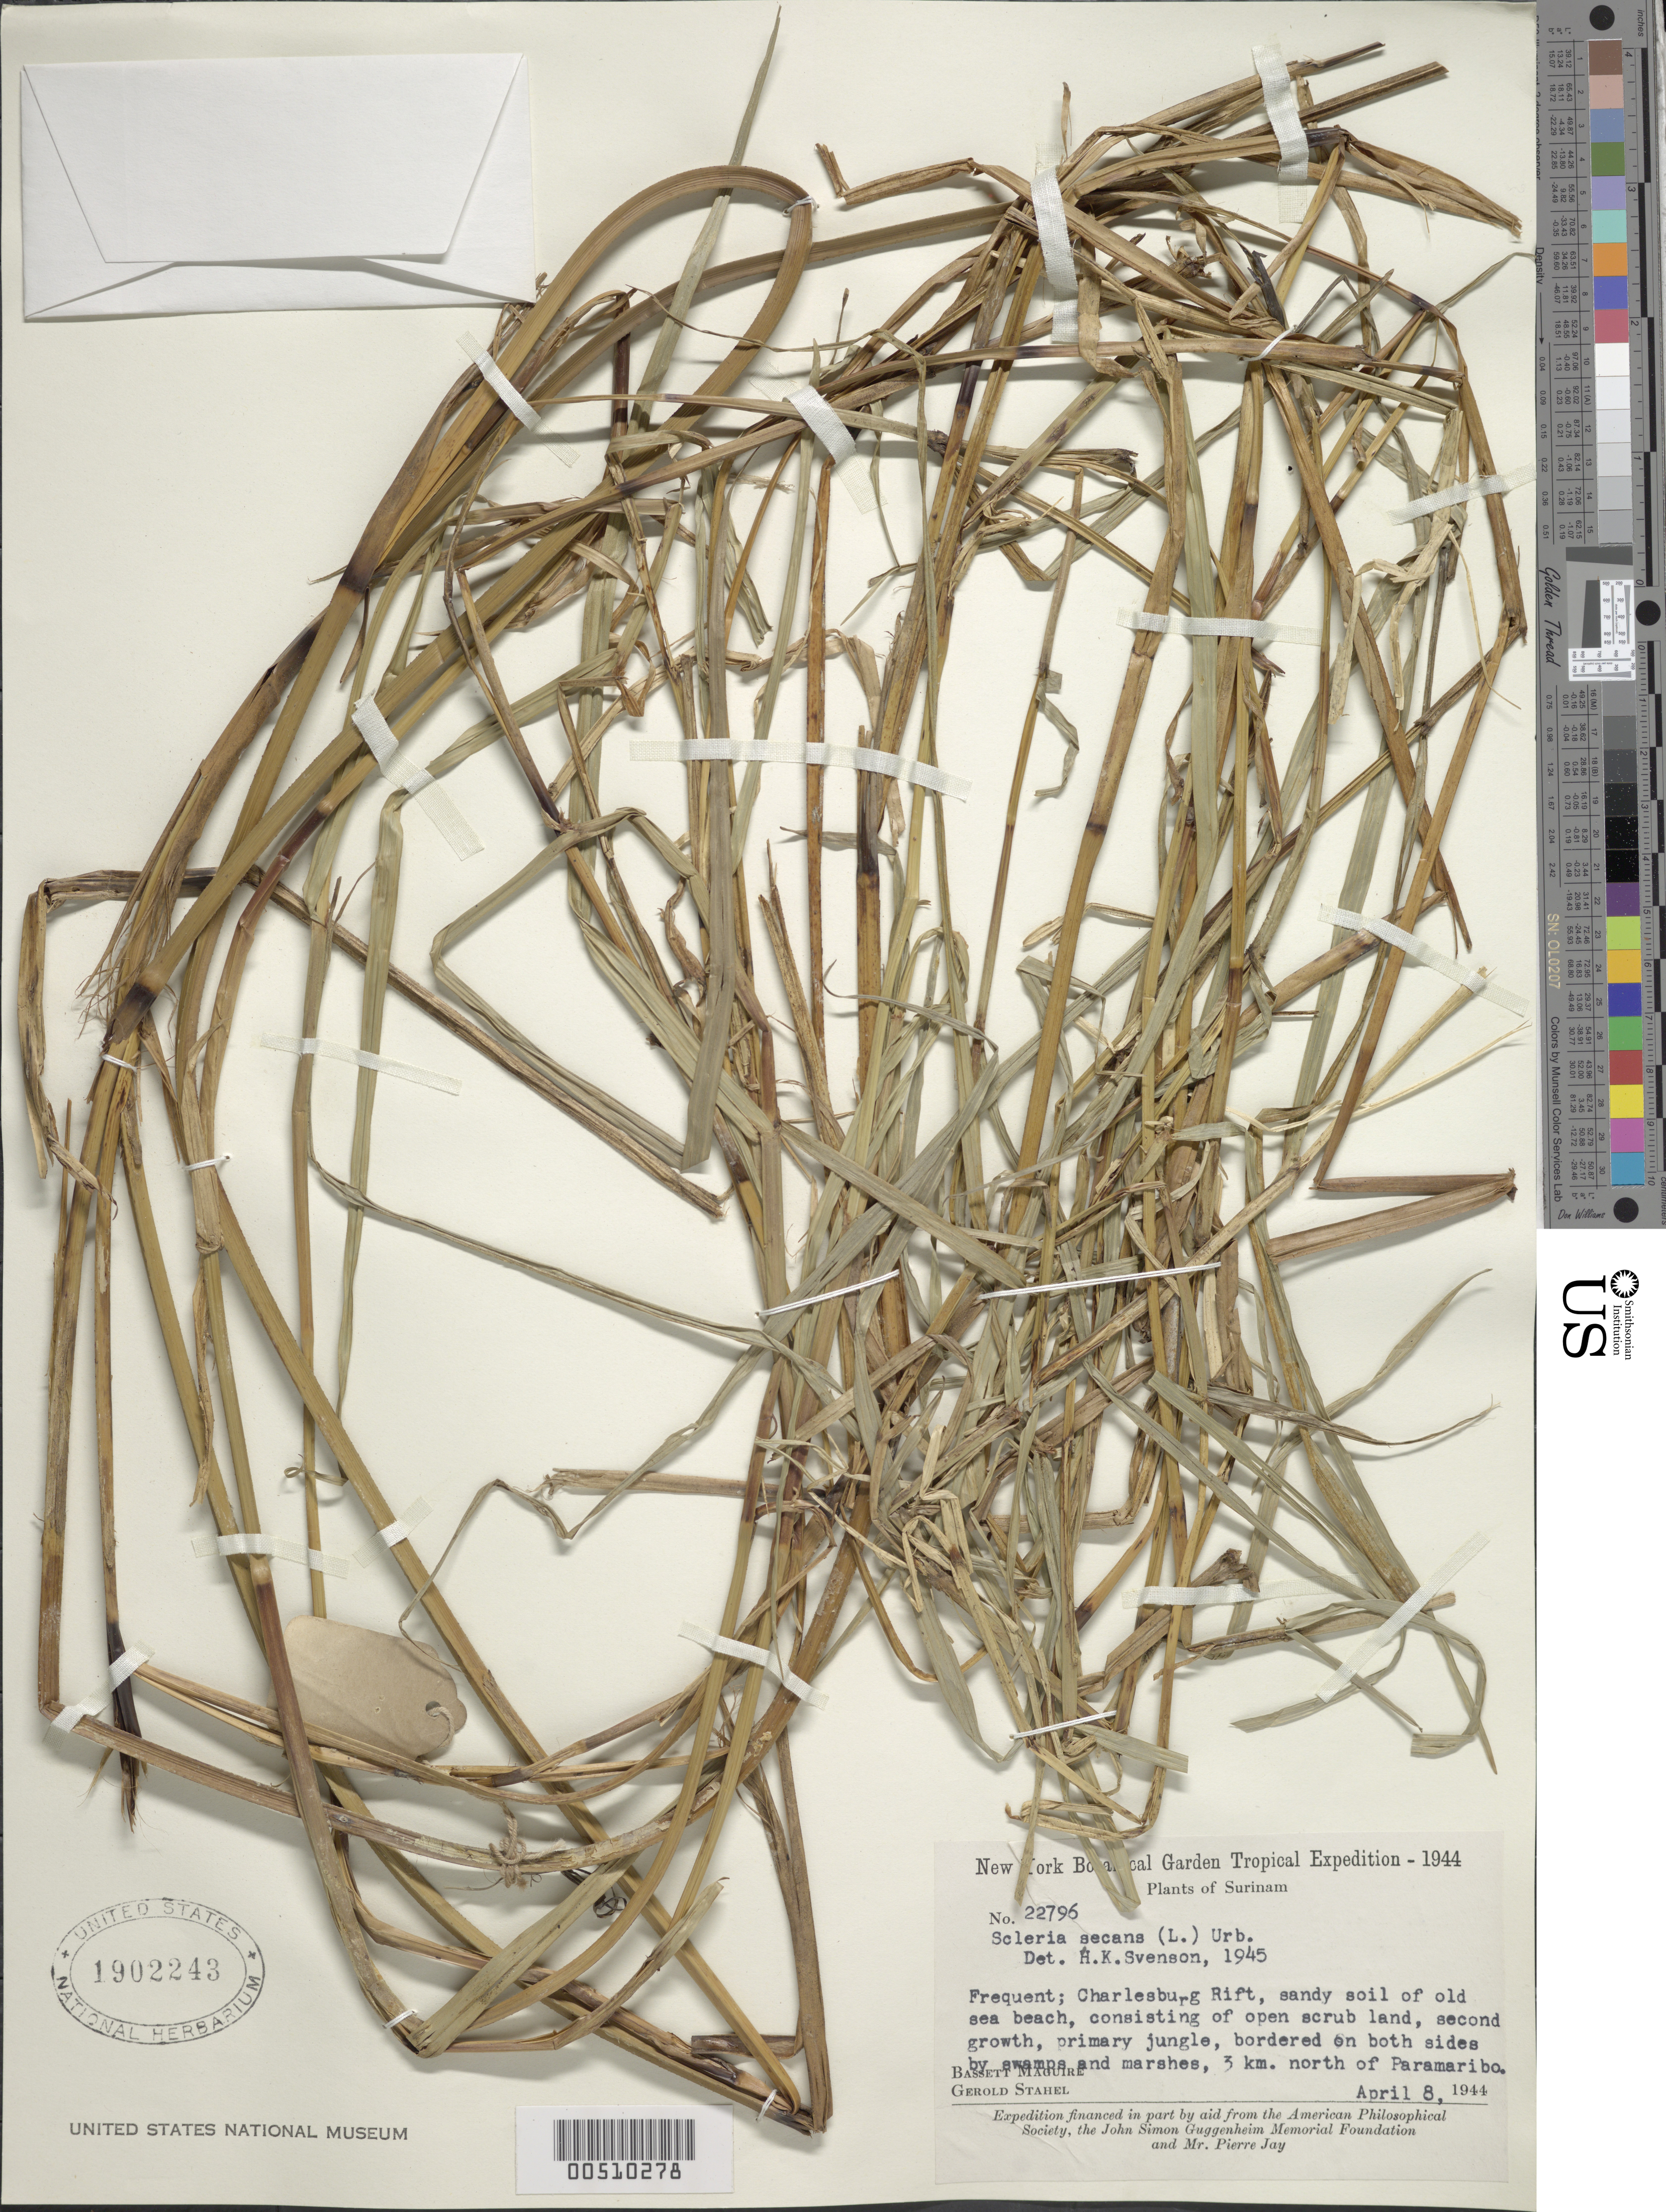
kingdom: Plantae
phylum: Tracheophyta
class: Liliopsida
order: Poales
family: Cyperaceae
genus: Scleria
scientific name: Scleria secans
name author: (L.) Urb.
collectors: B. Maguire & G. Stahel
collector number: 22796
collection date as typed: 18 Apr 1944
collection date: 1944-04-18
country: Suriname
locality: Charlesburg Rift, 3 km N of Paramaribo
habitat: Sandy soil of old beach, consisting of open scrub, 2nd growth, primary jungle, bordered on both sides by swamps and marshes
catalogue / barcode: US 1902243